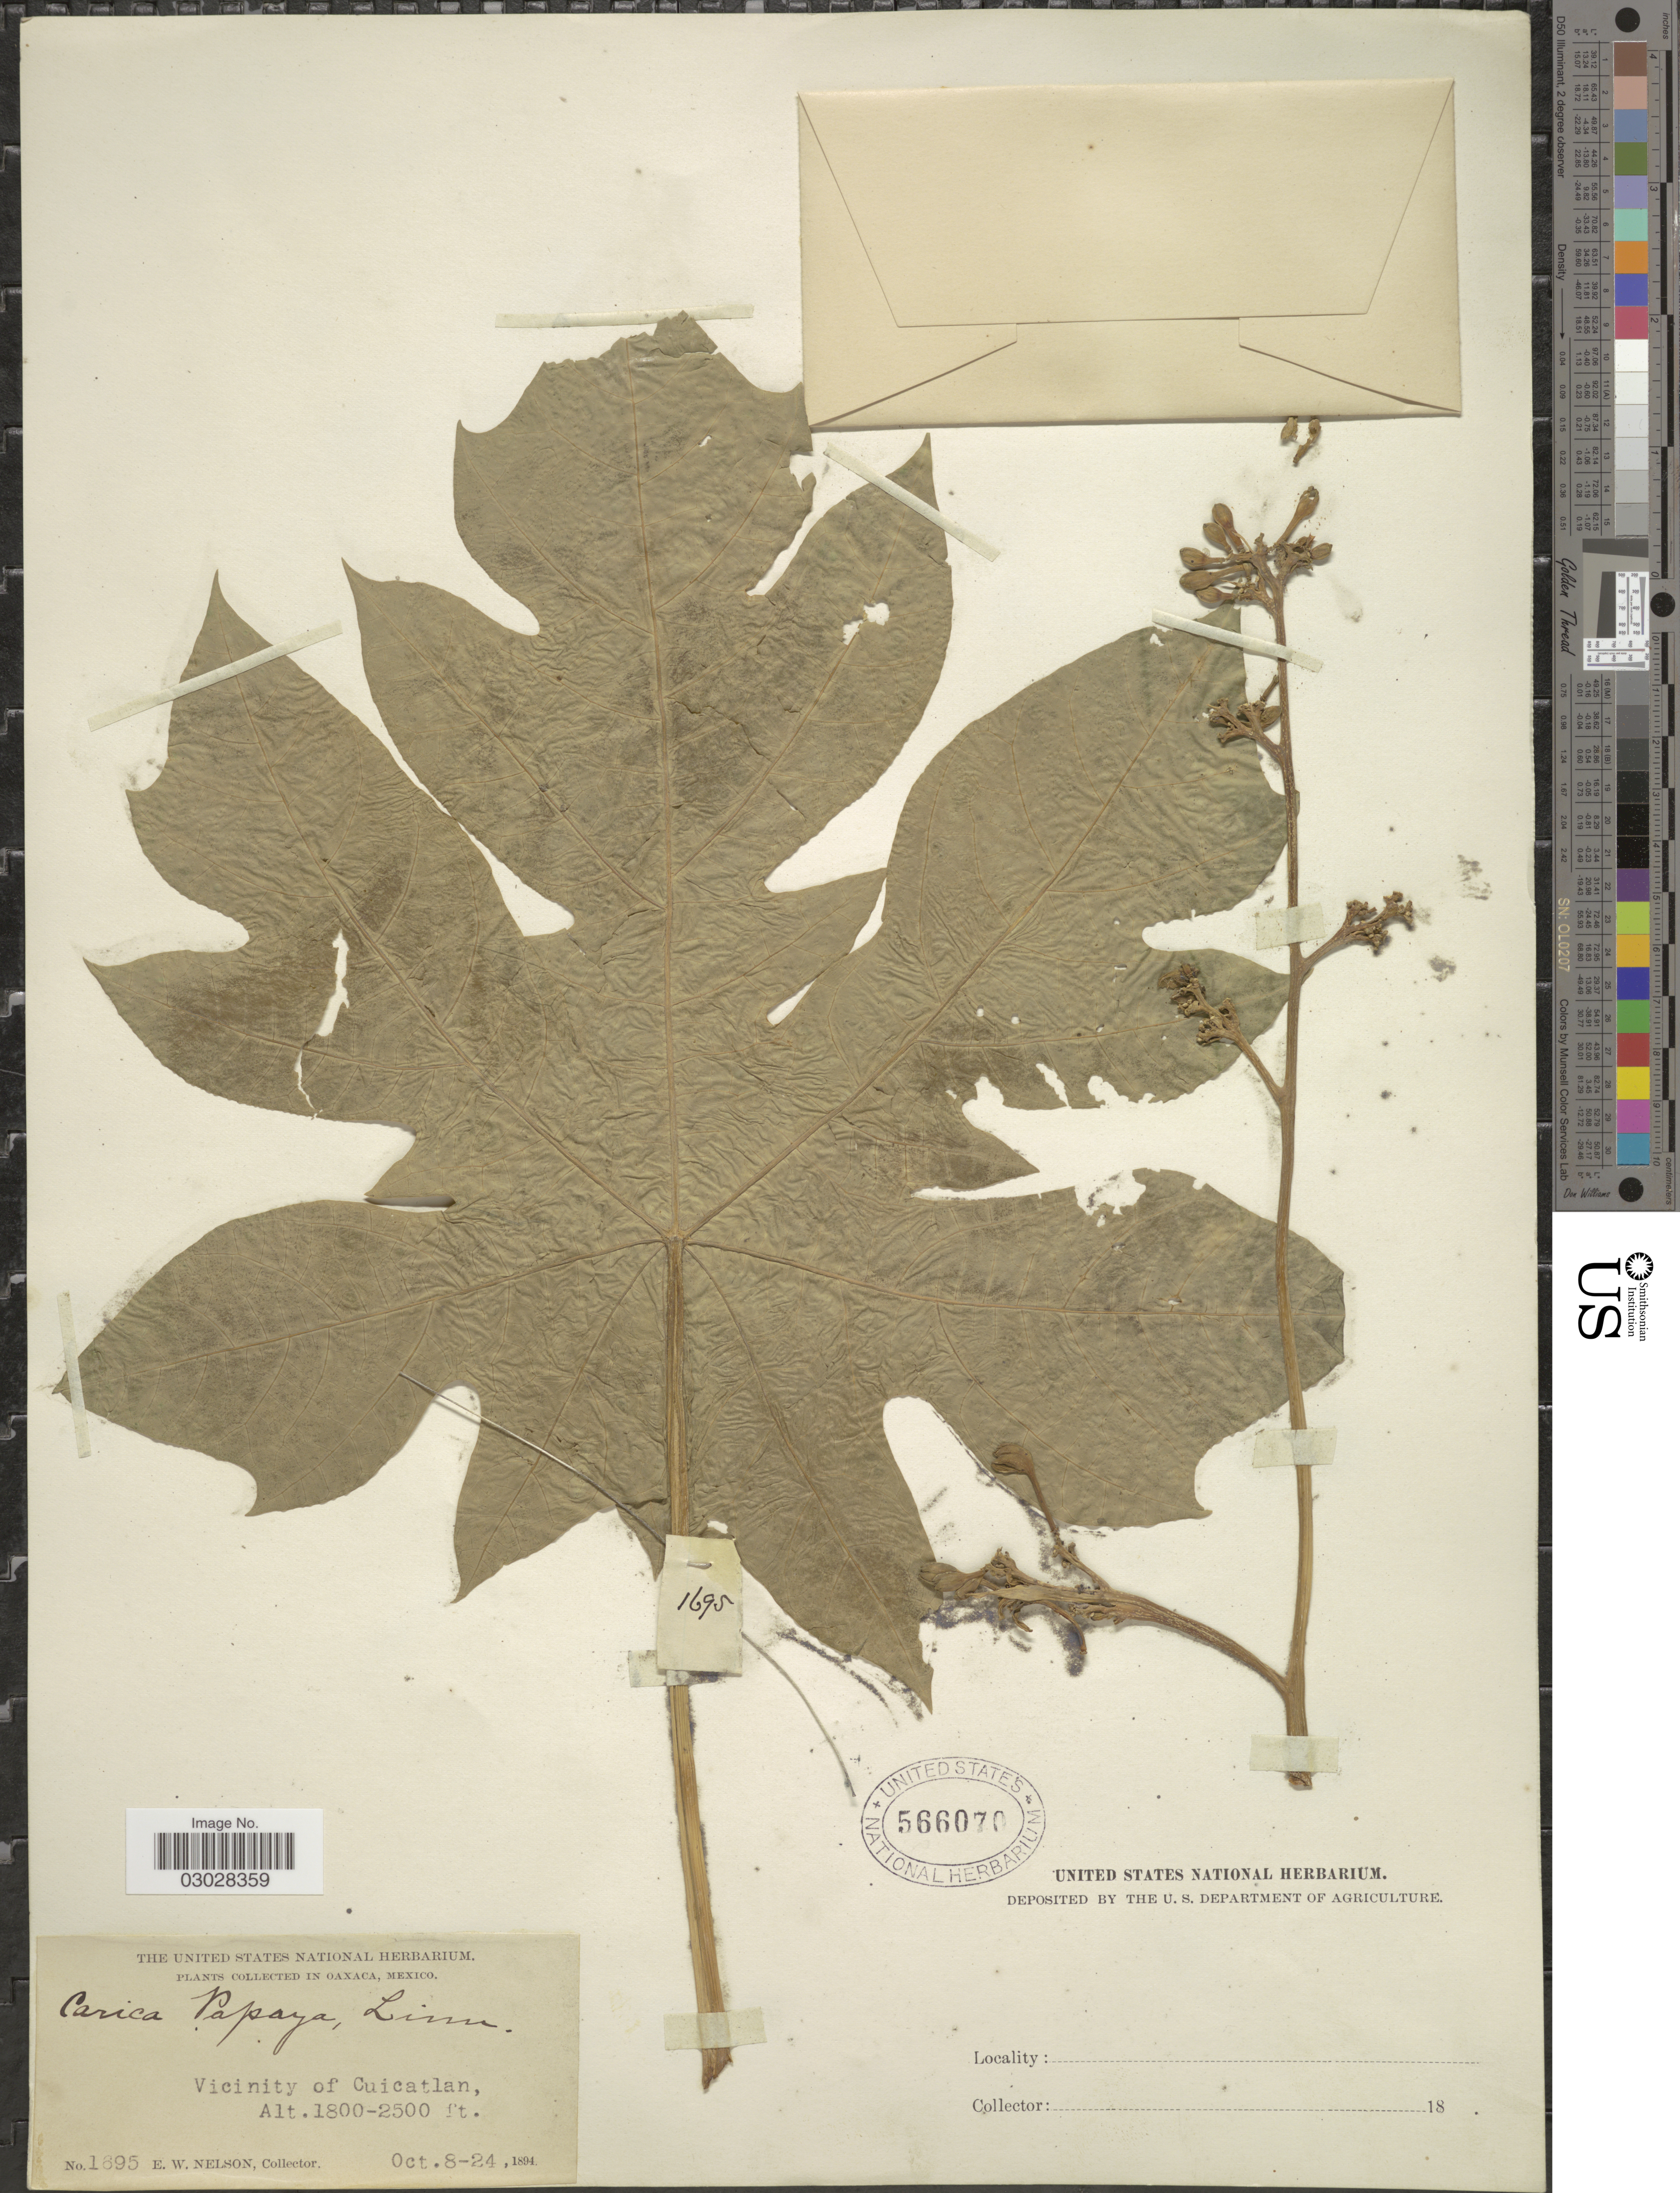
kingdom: Plantae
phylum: Tracheophyta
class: Magnoliopsida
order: Brassicales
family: Caricaceae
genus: Carica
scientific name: Carica papaya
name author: L.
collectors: E. W. Nelson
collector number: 1895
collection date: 1894-10-08/1894-10-24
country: Mexico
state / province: Oaxaca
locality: Vicinity of Cuicatlan.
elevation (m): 549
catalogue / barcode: US 566070